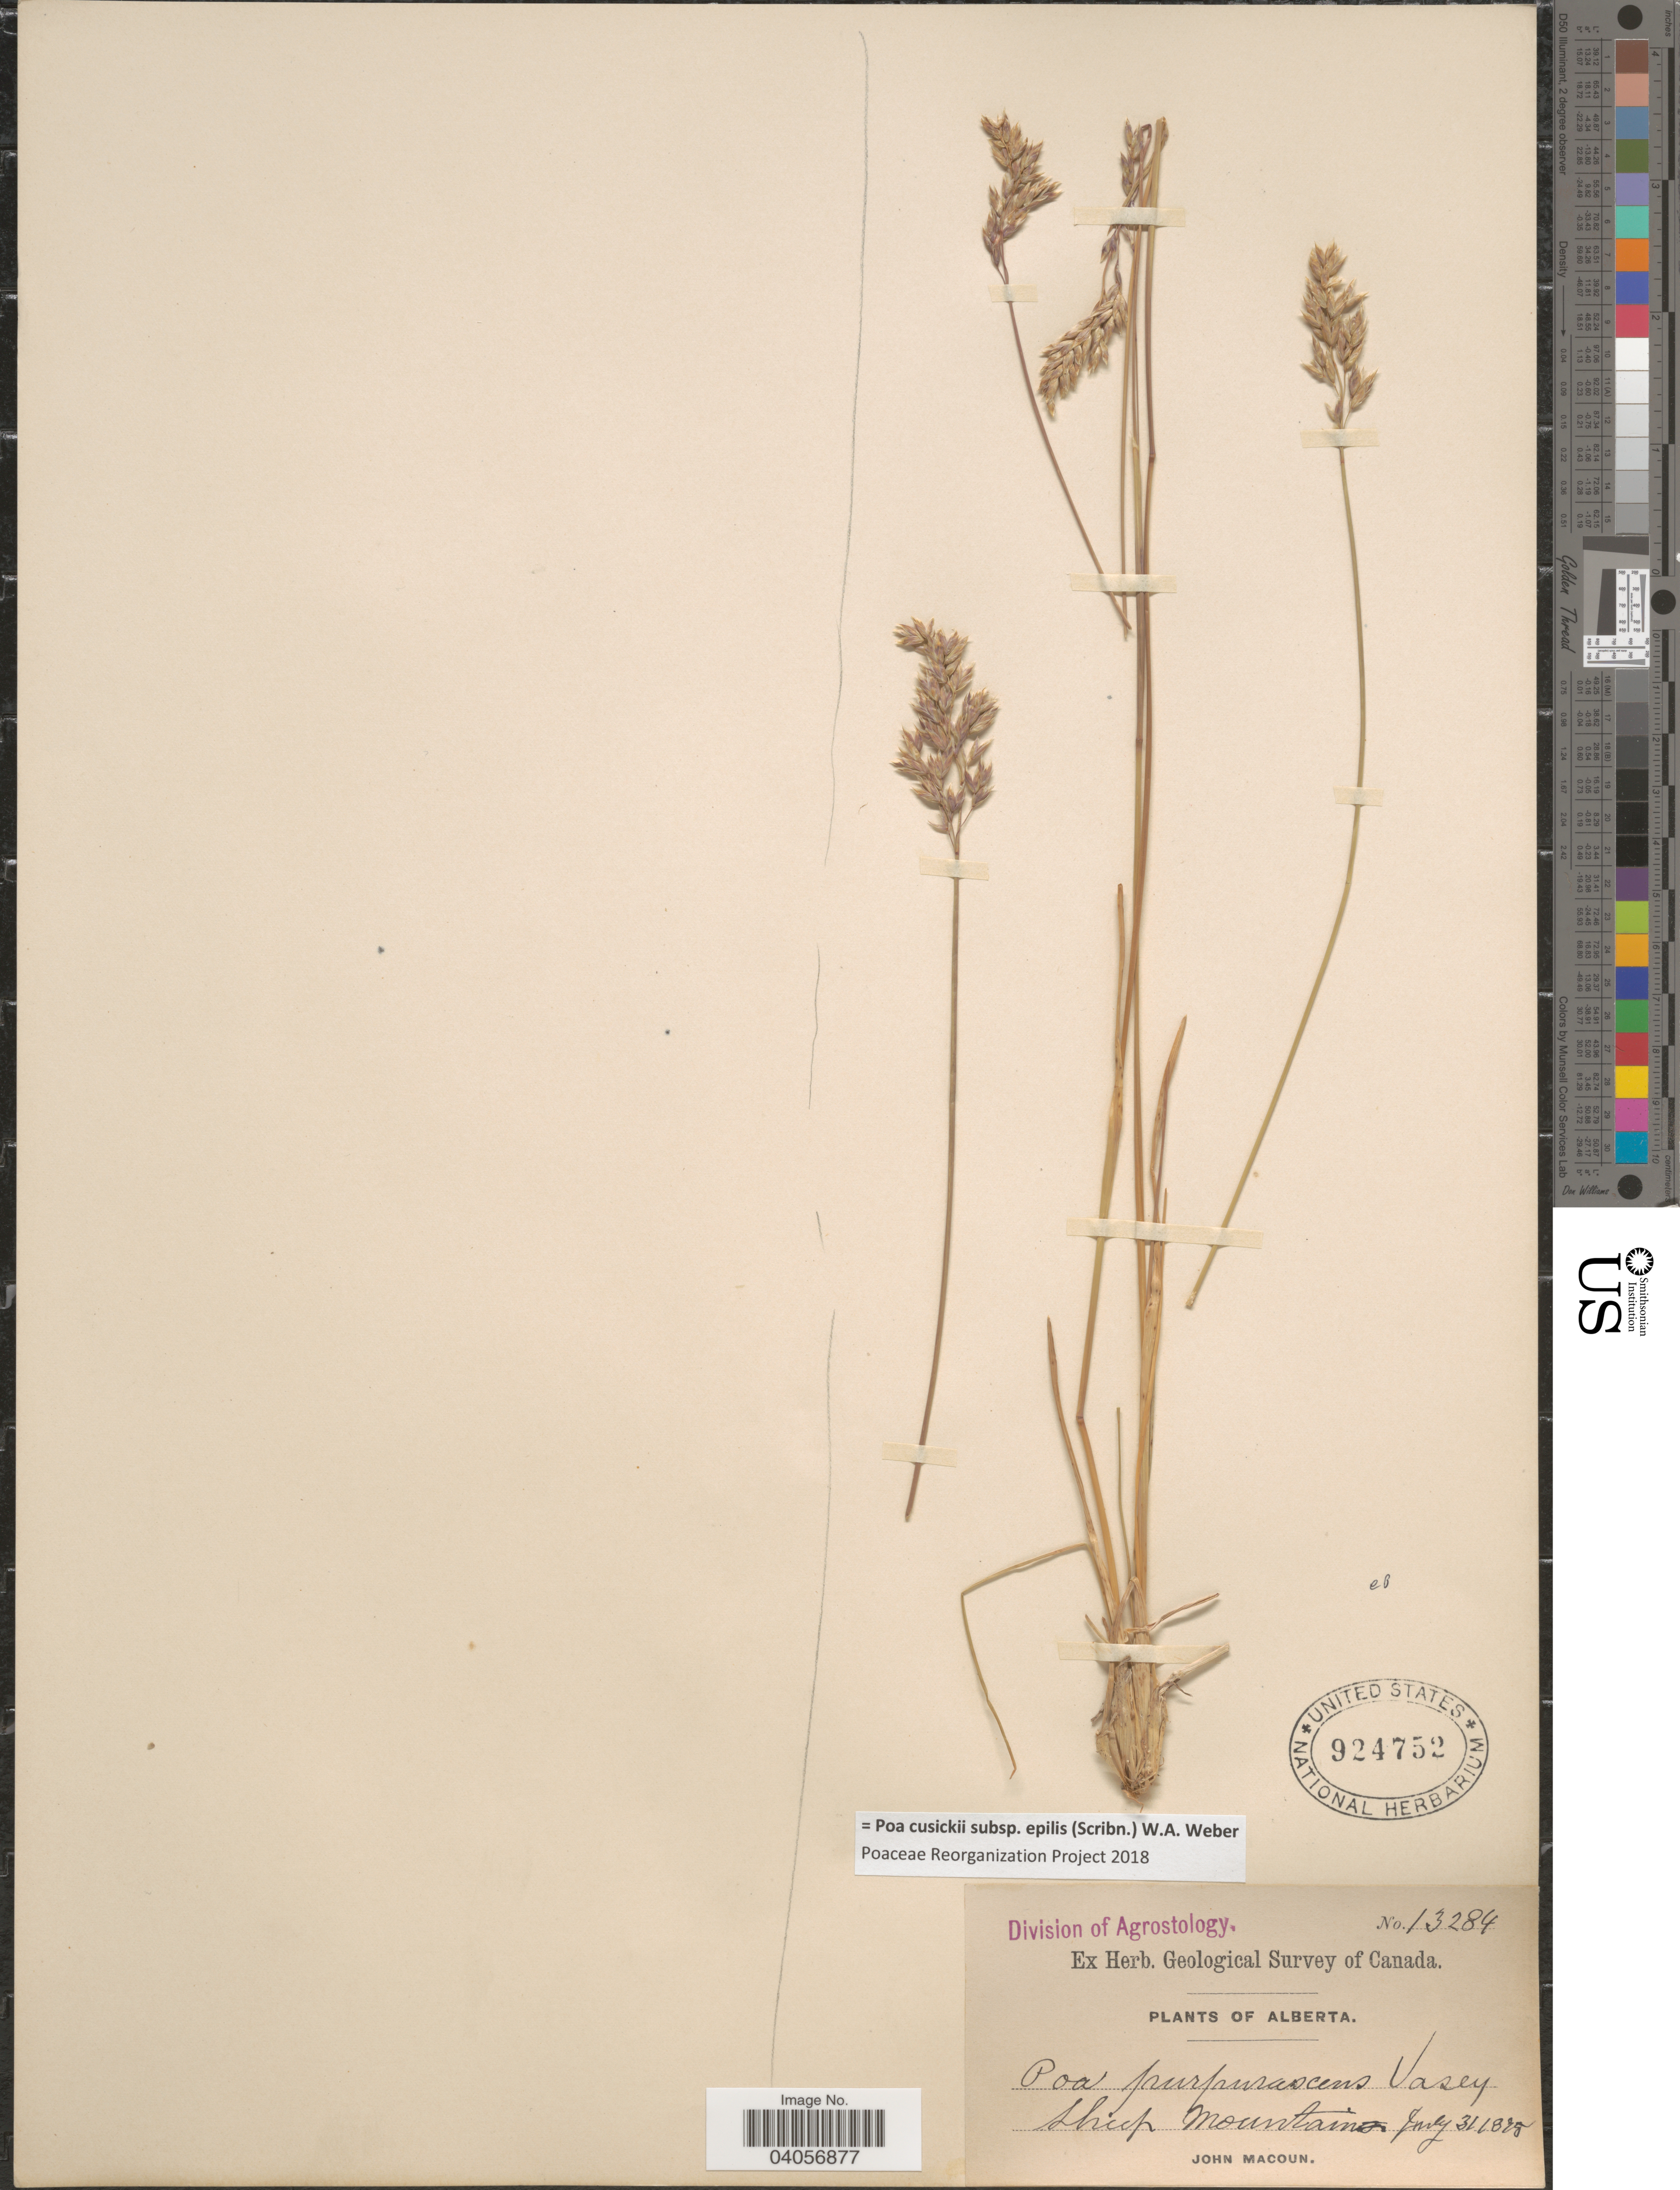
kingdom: Plantae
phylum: Tracheophyta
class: Liliopsida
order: Poales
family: Poaceae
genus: Poa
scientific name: Poa cusickii subsp. epilis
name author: (Scribn.) W.A. Weber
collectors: J. Macoun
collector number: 13284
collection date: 1875-07-31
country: Canada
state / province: Alberta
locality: Sheep Mountain.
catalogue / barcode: US 924752